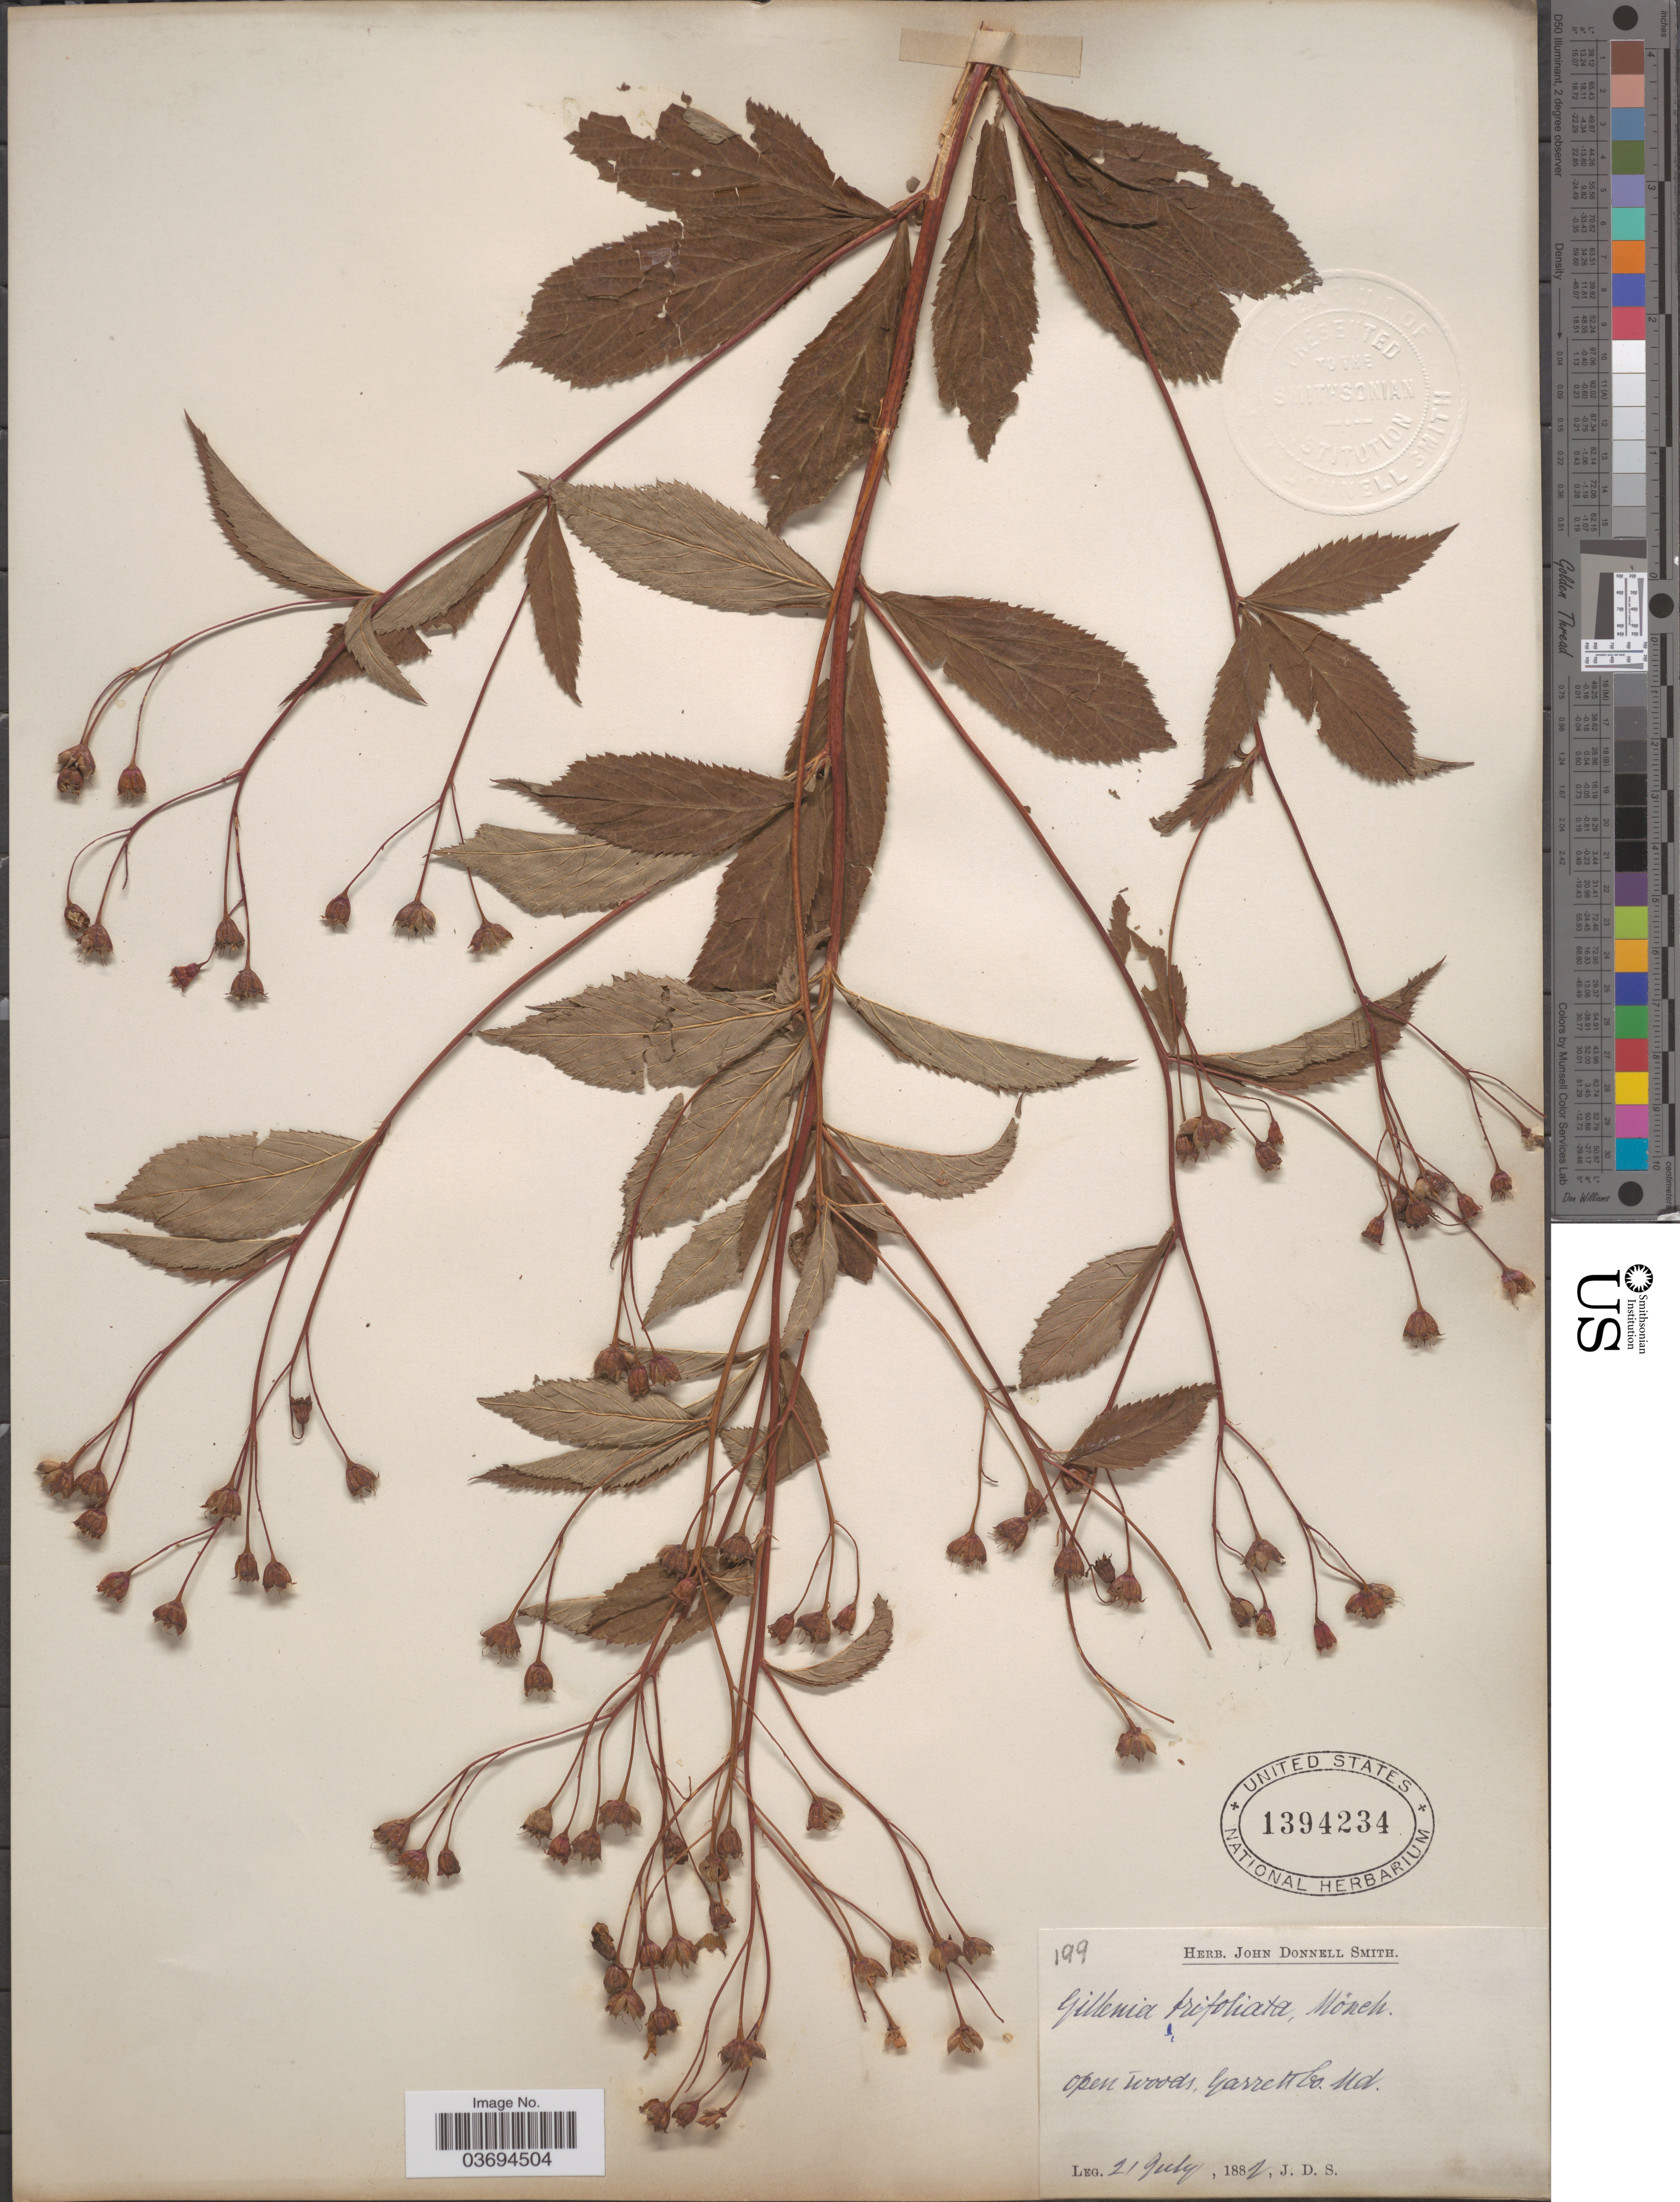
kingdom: Plantae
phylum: Tracheophyta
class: Magnoliopsida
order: Rosales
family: Rosaceae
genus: Gillenia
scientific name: Gillenia trifoliata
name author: (L.) Moench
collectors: J. Donnell Smith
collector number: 199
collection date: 1882-07-21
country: United States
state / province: Maryland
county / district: Garrett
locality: Garrett Co.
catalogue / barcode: US 1394234